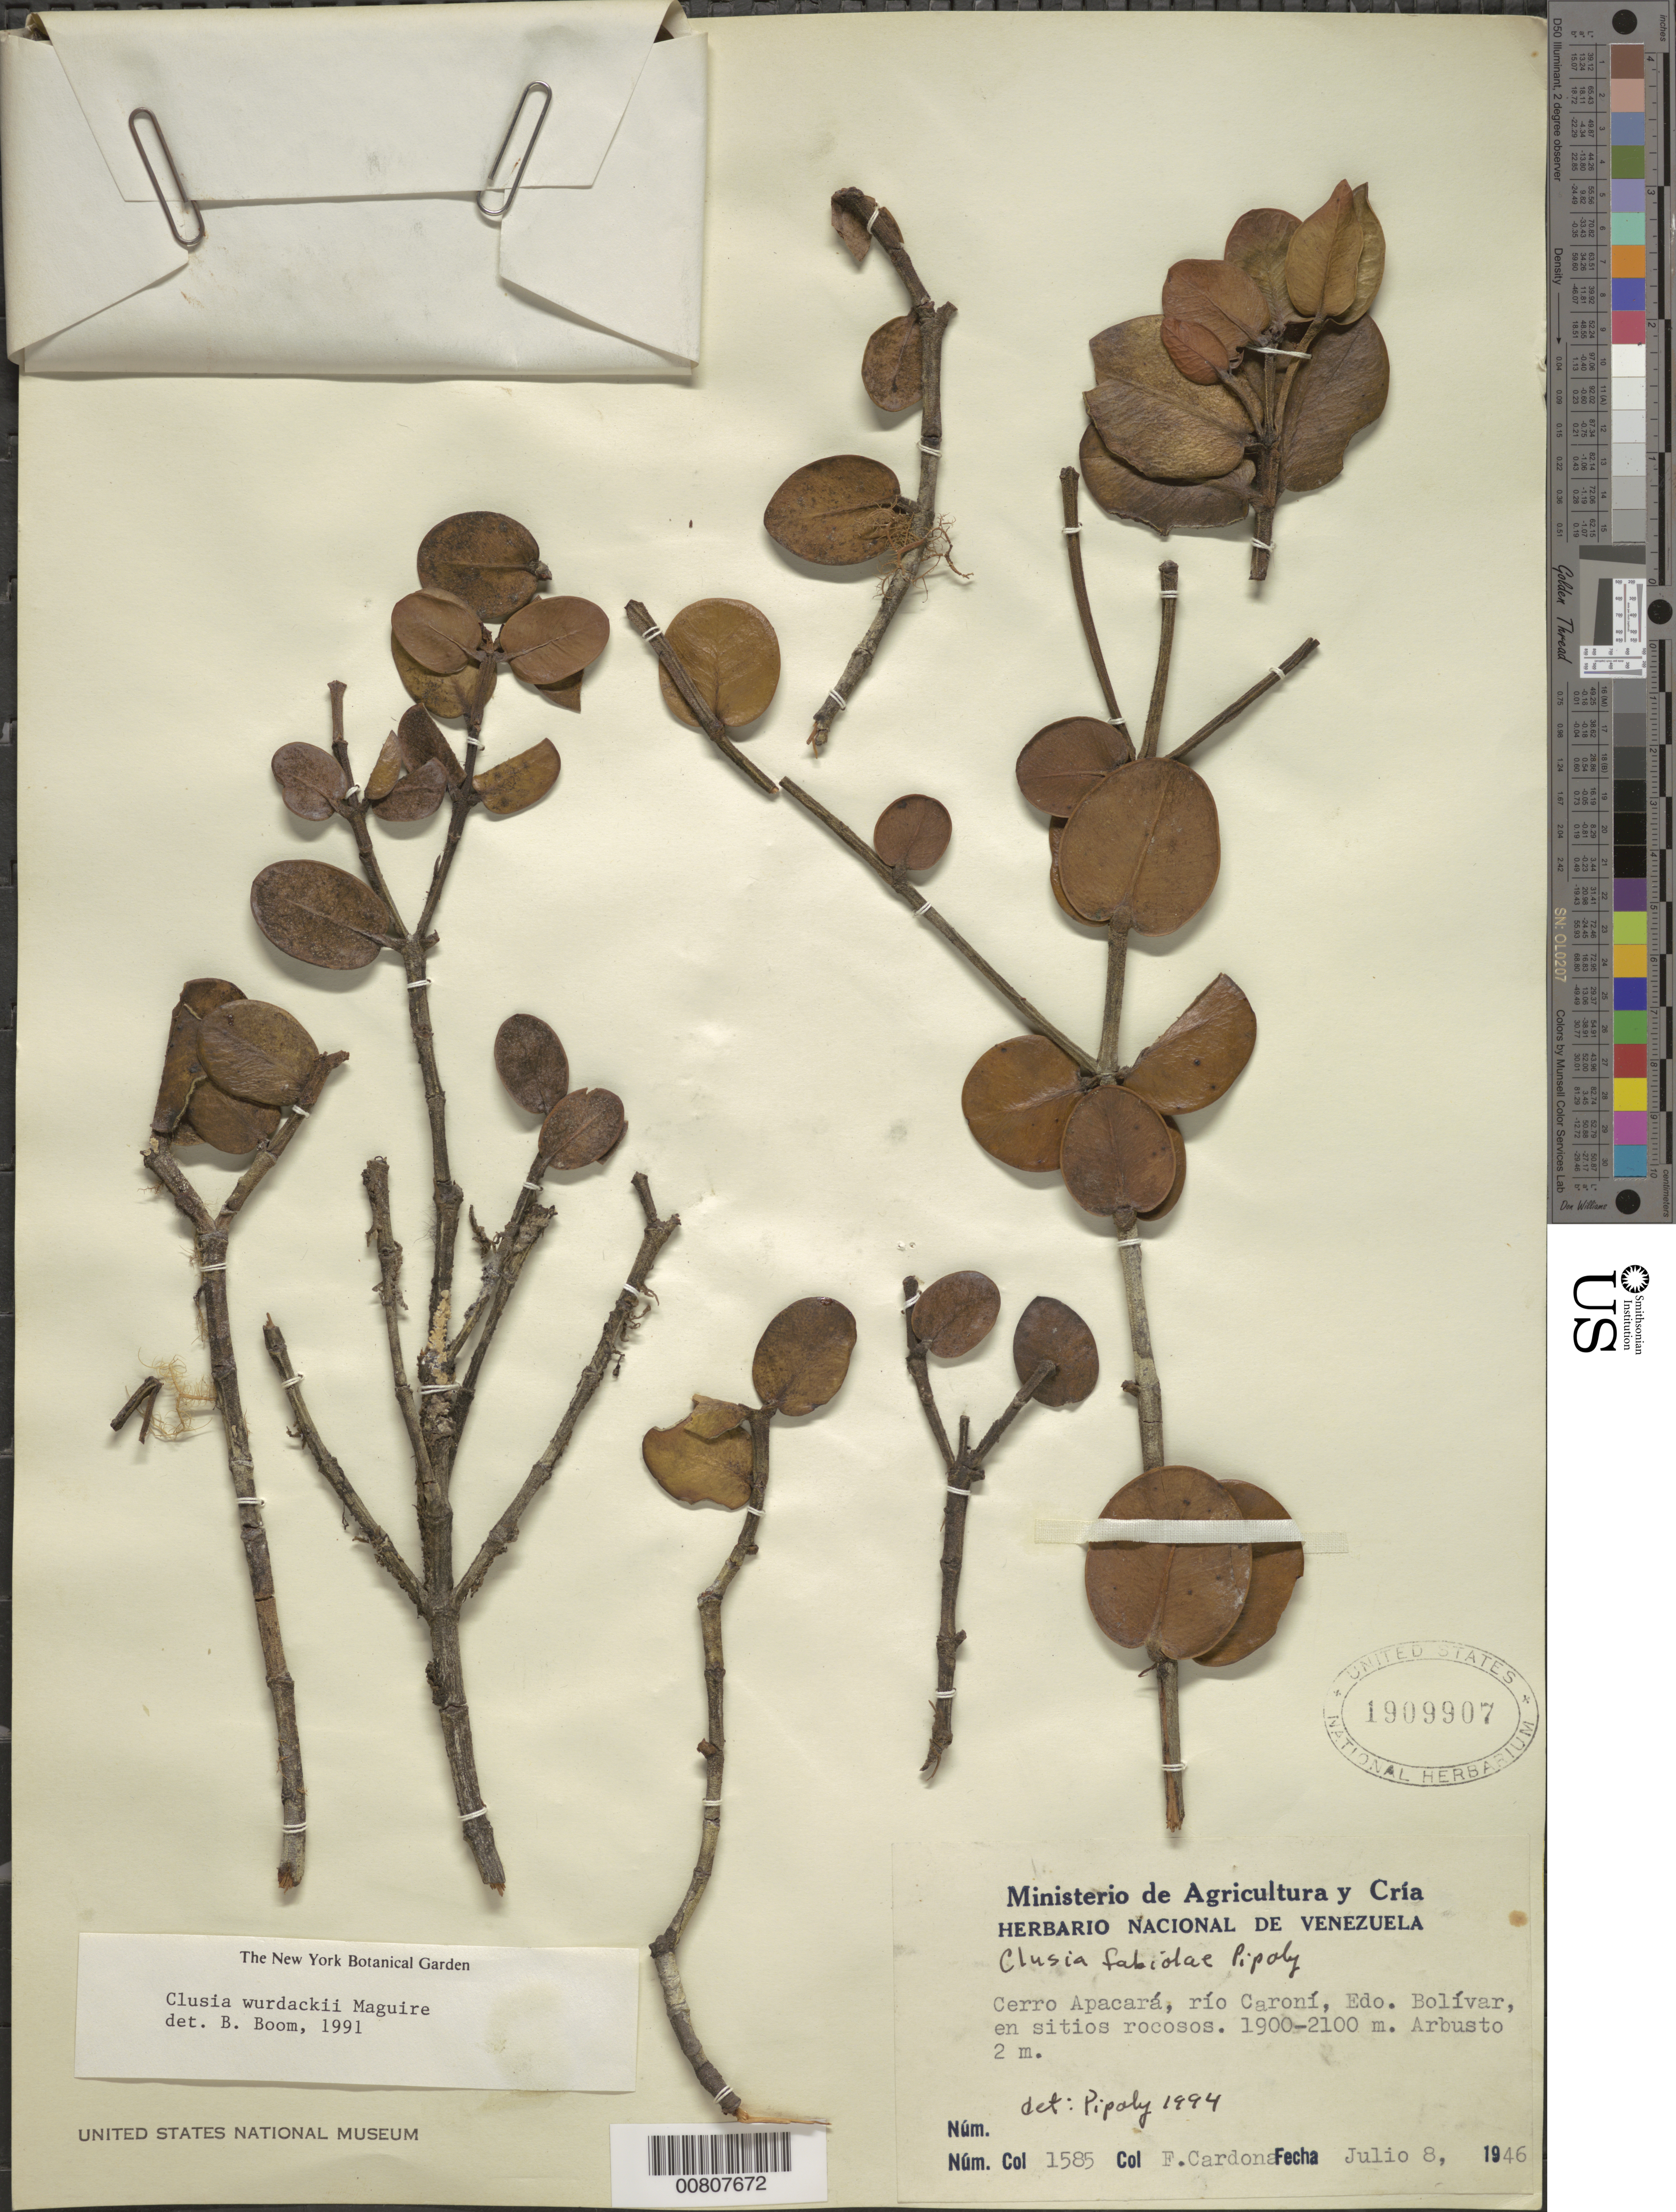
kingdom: Plantae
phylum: Tracheophyta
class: Magnoliopsida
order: Malpighiales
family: Clusiaceae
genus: Clusia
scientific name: Clusia fabiolae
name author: Pipoly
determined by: Pipoly, J. J., III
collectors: F. Cardona Puig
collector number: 1585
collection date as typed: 8-Jul-46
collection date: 1946-07-08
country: Venezuela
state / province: Bolívar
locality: Río Caroní, Cerro Apacará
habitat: Sitios rocosos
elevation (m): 1900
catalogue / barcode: US 1909907